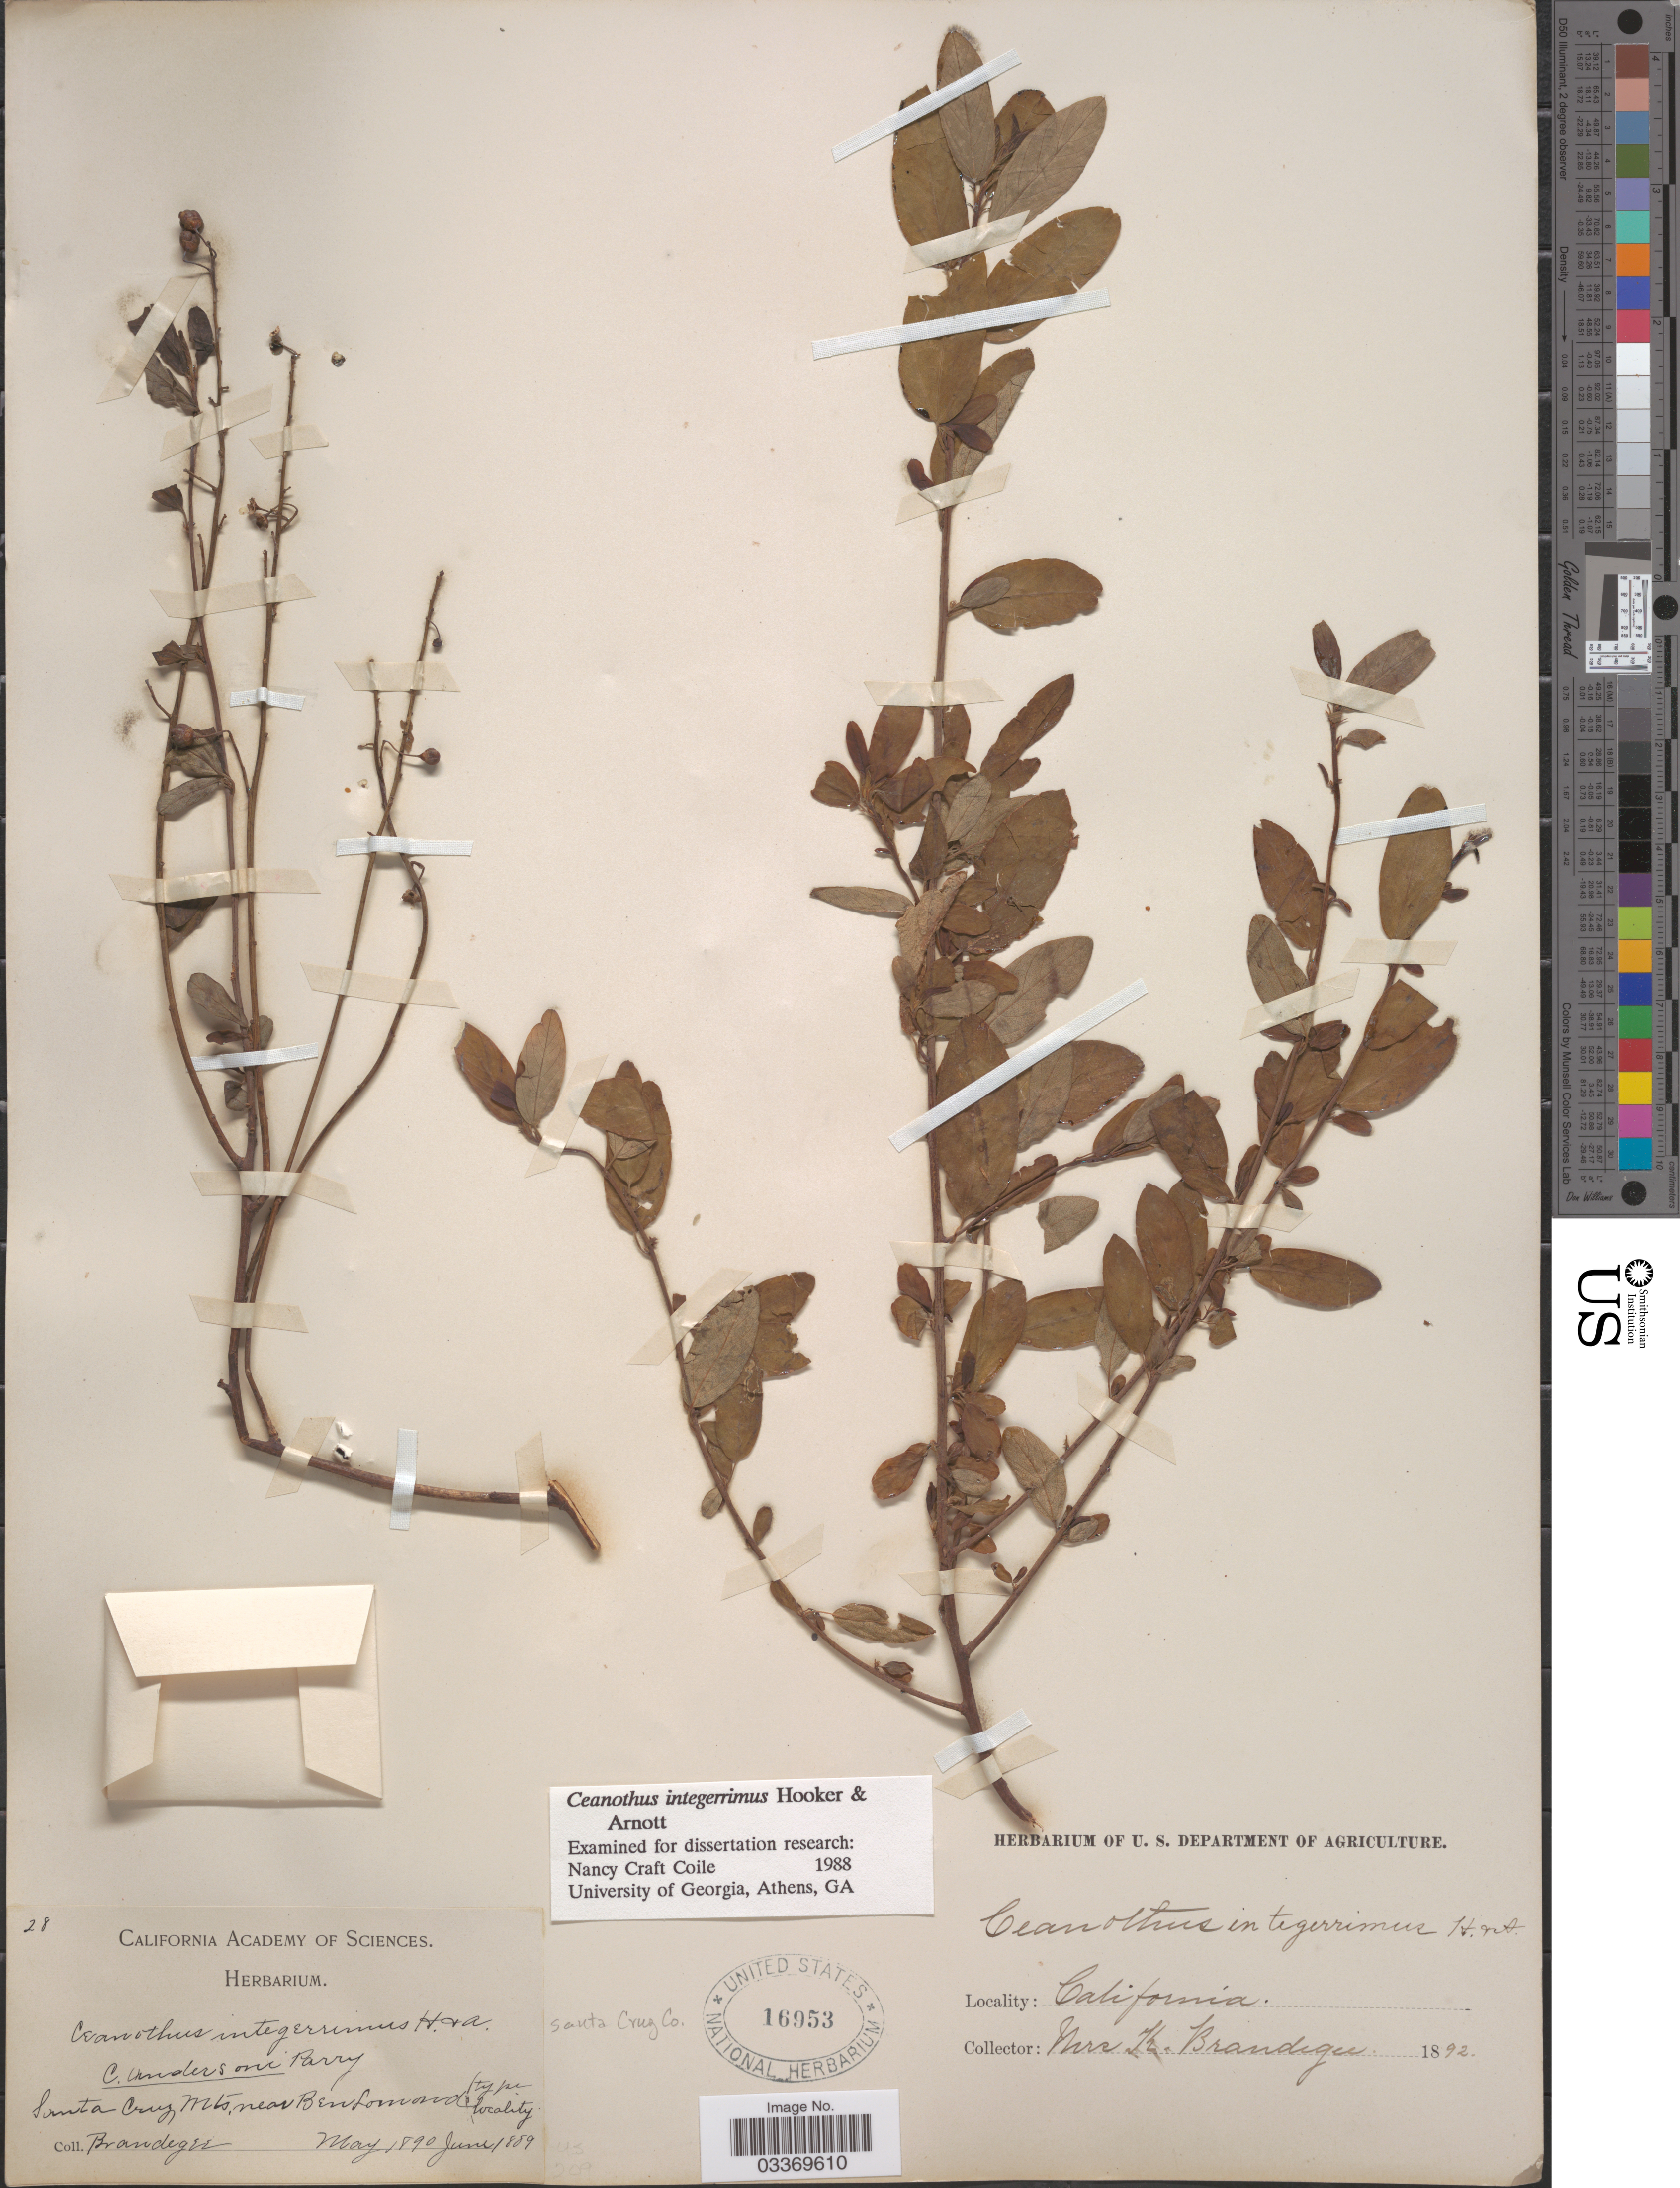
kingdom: Plantae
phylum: Tracheophyta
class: Magnoliopsida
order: Rosales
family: Rhamnaceae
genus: Ceanothus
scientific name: Ceanothus integerrimus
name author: Hook. & Arn.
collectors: K. Brandegee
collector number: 28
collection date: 1889-05/1892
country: United States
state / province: California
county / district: Santa Cruz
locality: Santa Cruz Mts., near Ben Lomond. Santa Cruz Co.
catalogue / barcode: US 16953